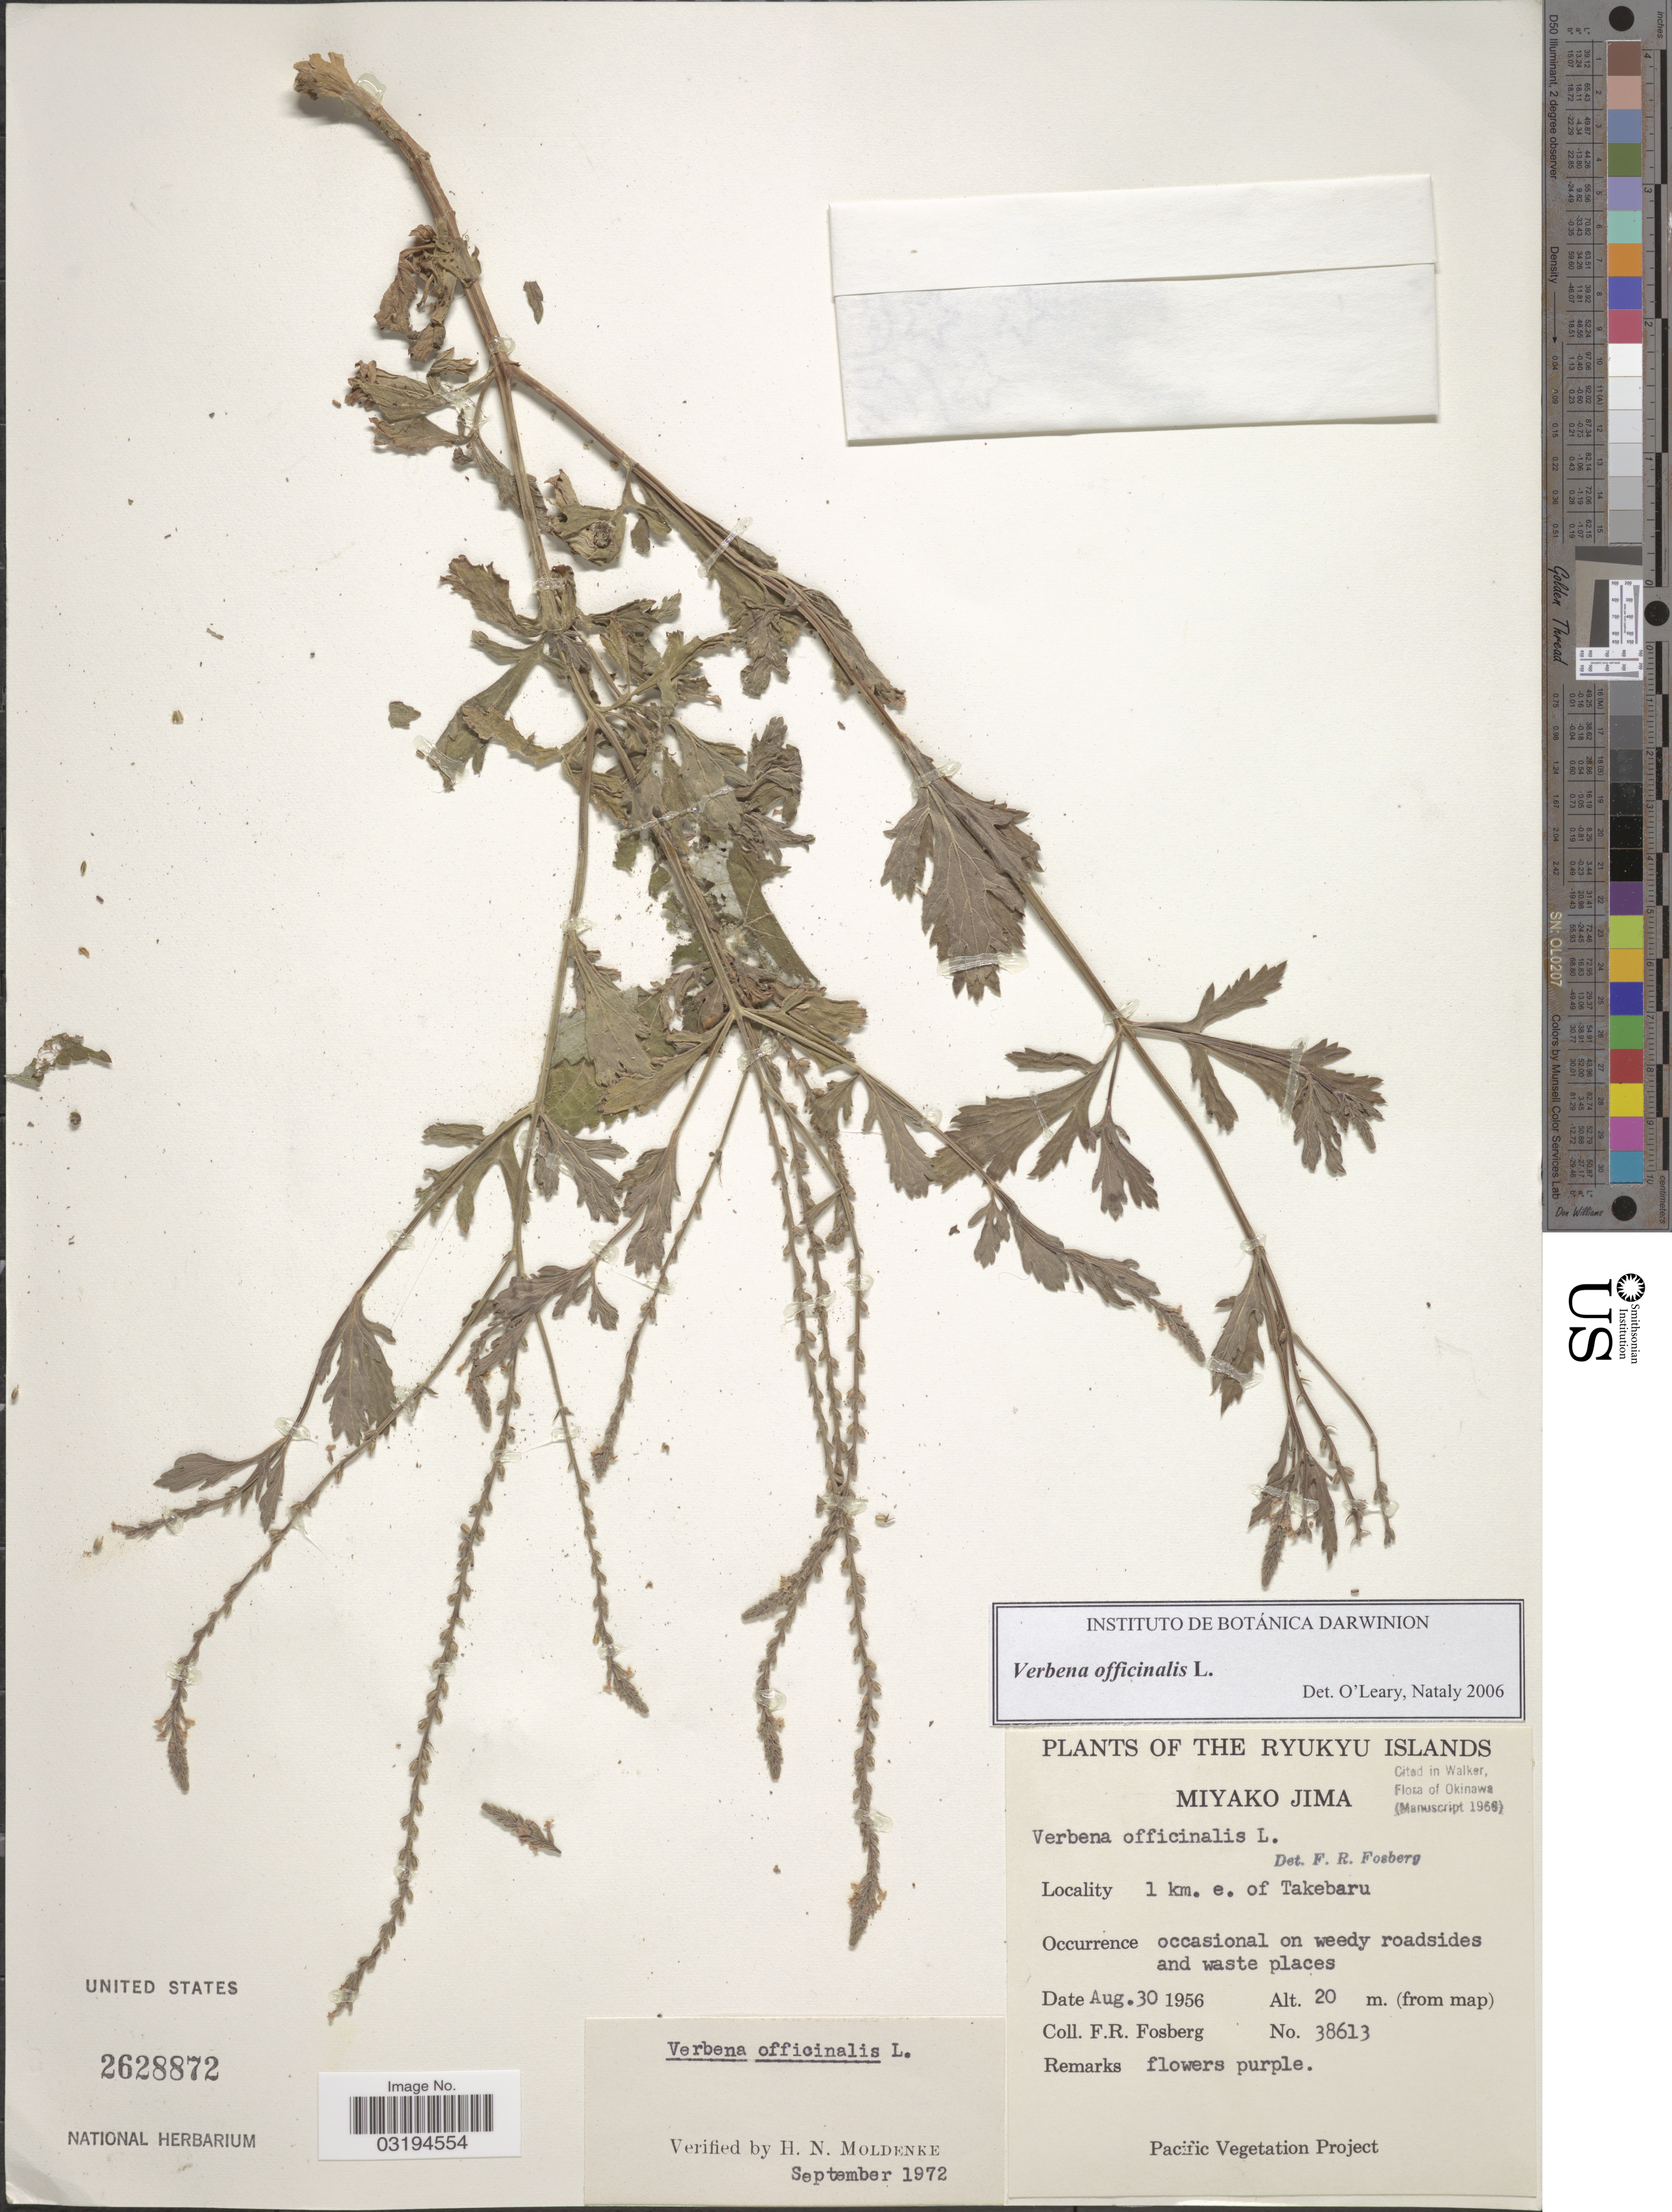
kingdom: Plantae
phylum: Tracheophyta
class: Magnoliopsida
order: Lamiales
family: Verbenaceae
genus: Verbena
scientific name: Verbena officinalis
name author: L.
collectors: F. R. Fosberg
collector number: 38613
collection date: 1956-08-30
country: Japan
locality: The Ryukyu Islands. Miyako Jima. 1 km. e. of Takebaru.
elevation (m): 20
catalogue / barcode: US 2628872